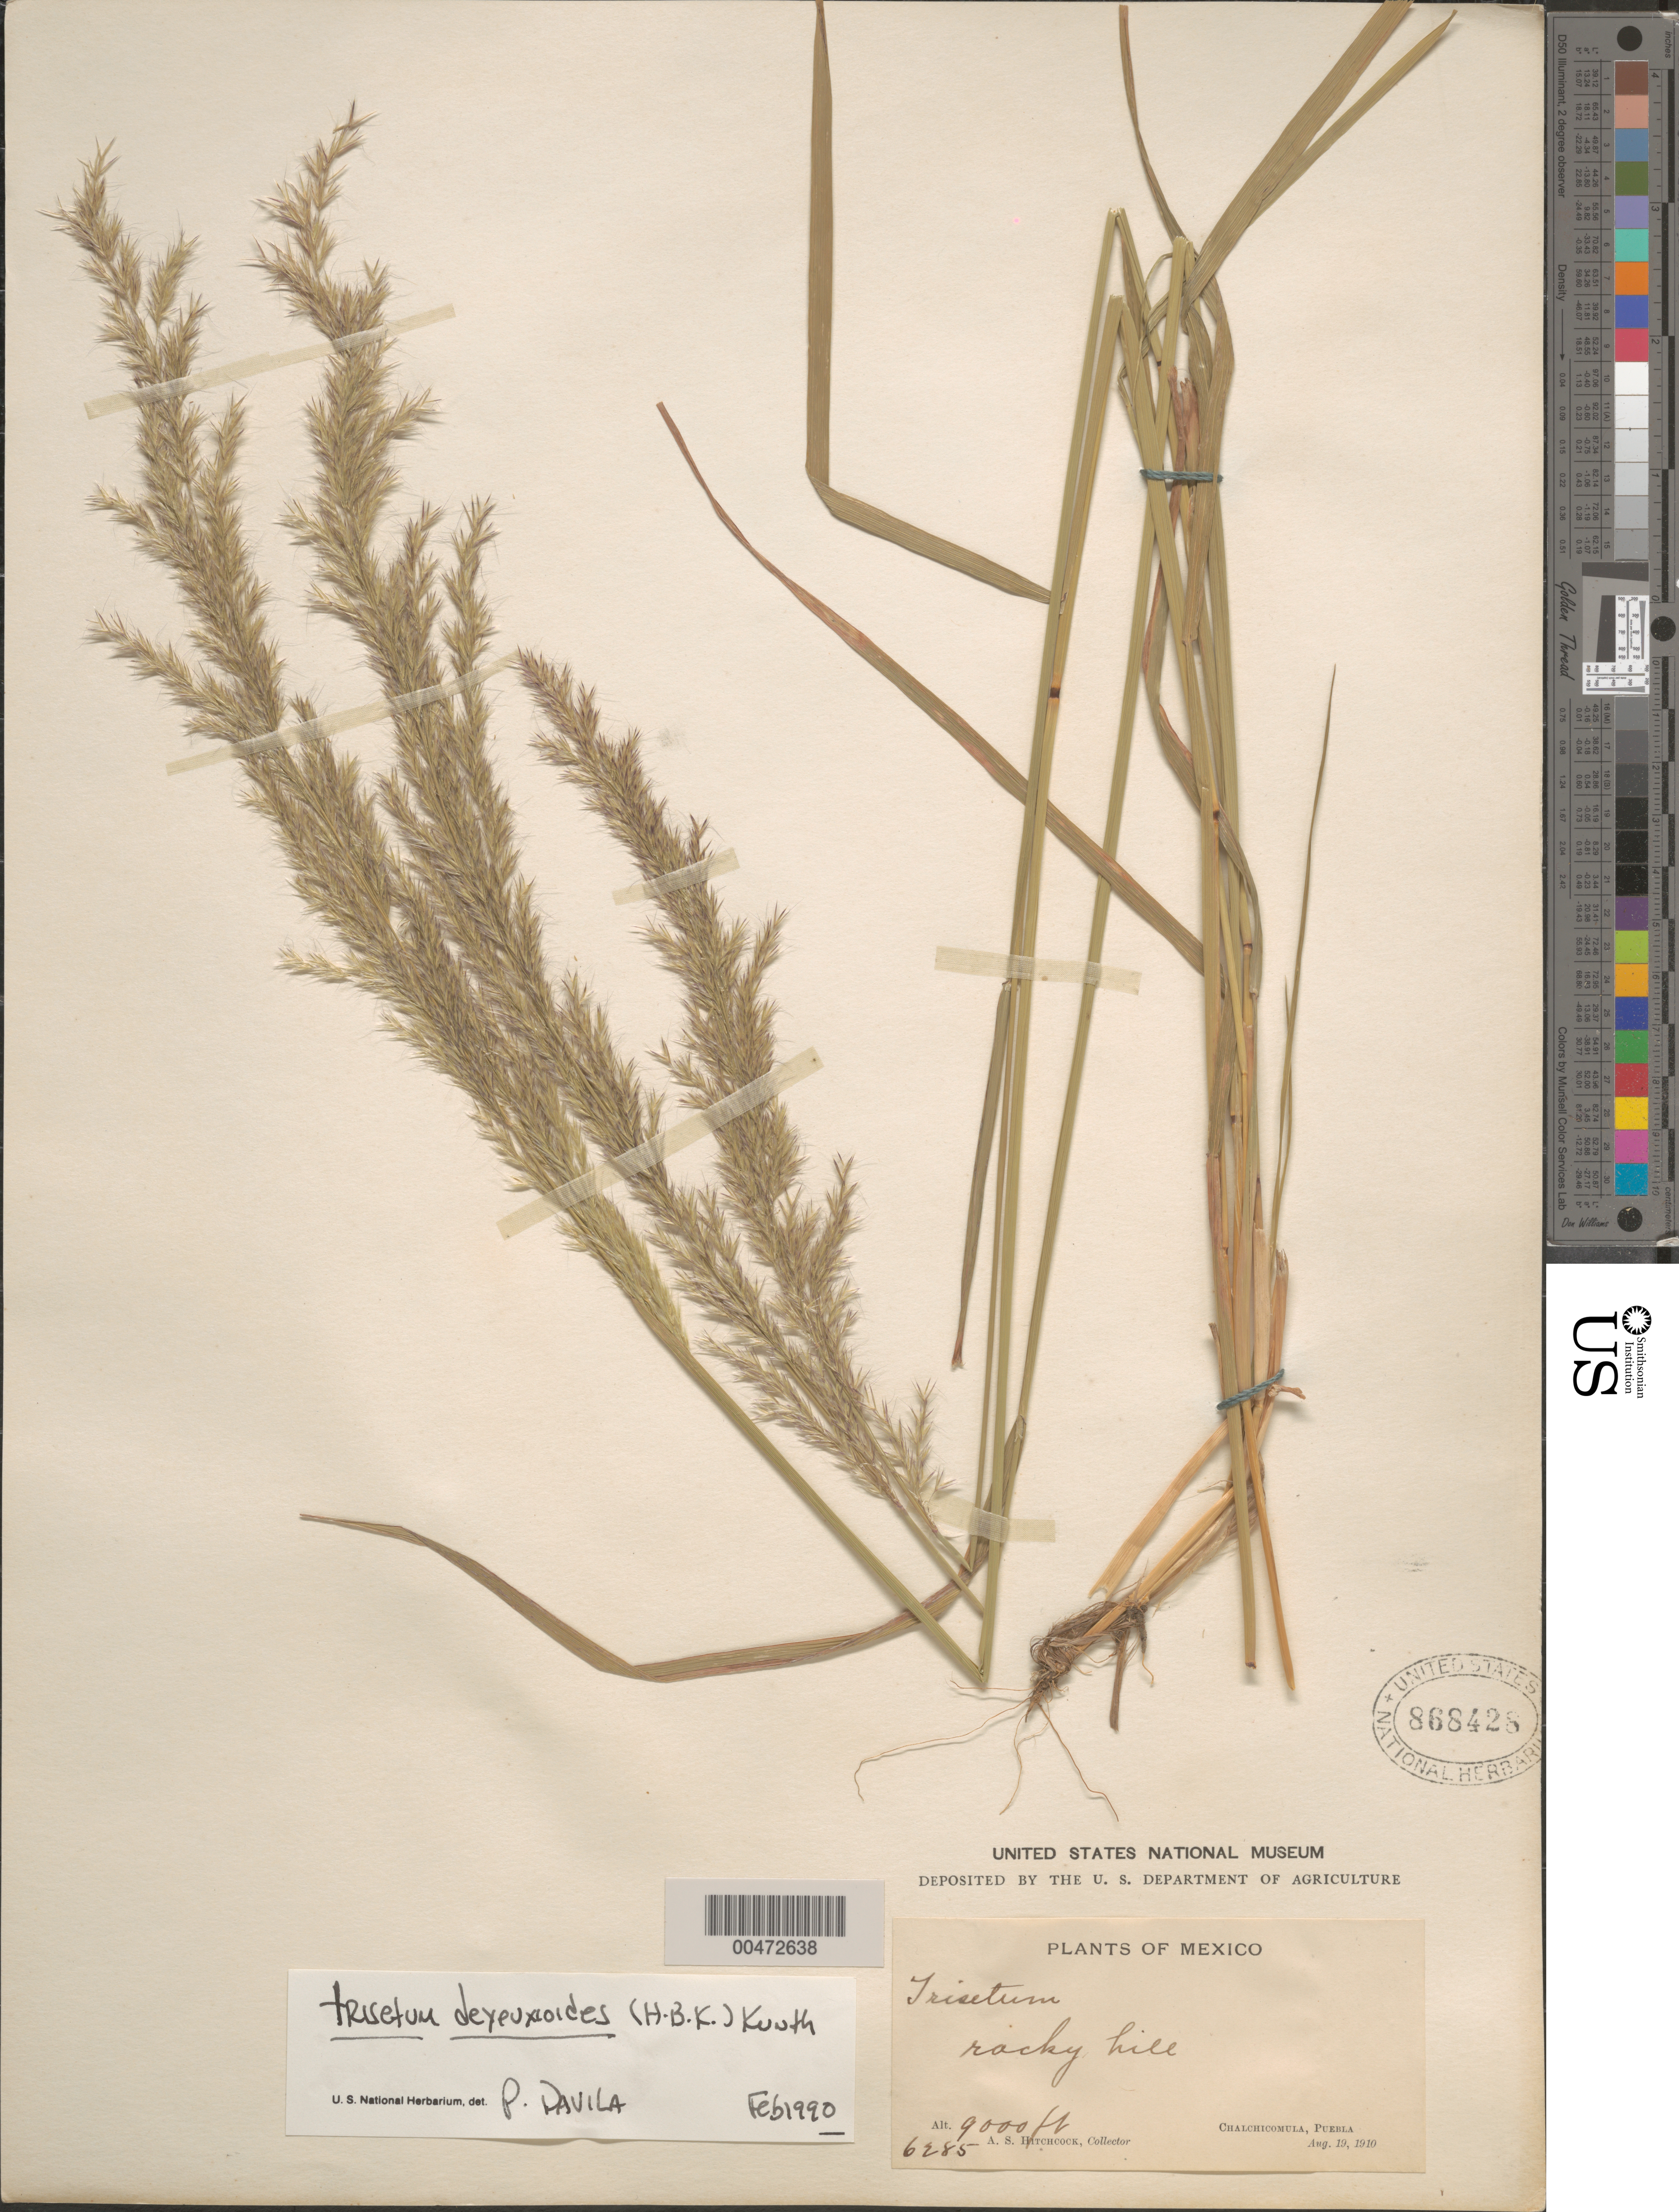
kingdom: Plantae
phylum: Tracheophyta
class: Liliopsida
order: Poales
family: Poaceae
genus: Trisetum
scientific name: Trisetum deyeuxioides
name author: (Kunth) Kunth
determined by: Dávila, P. D.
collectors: A. S. Hitchcock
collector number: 6285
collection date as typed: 19 Aug 1910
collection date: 1910-08-19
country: Mexico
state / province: Puebla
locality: Chalchicomula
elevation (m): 2743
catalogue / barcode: US 868428